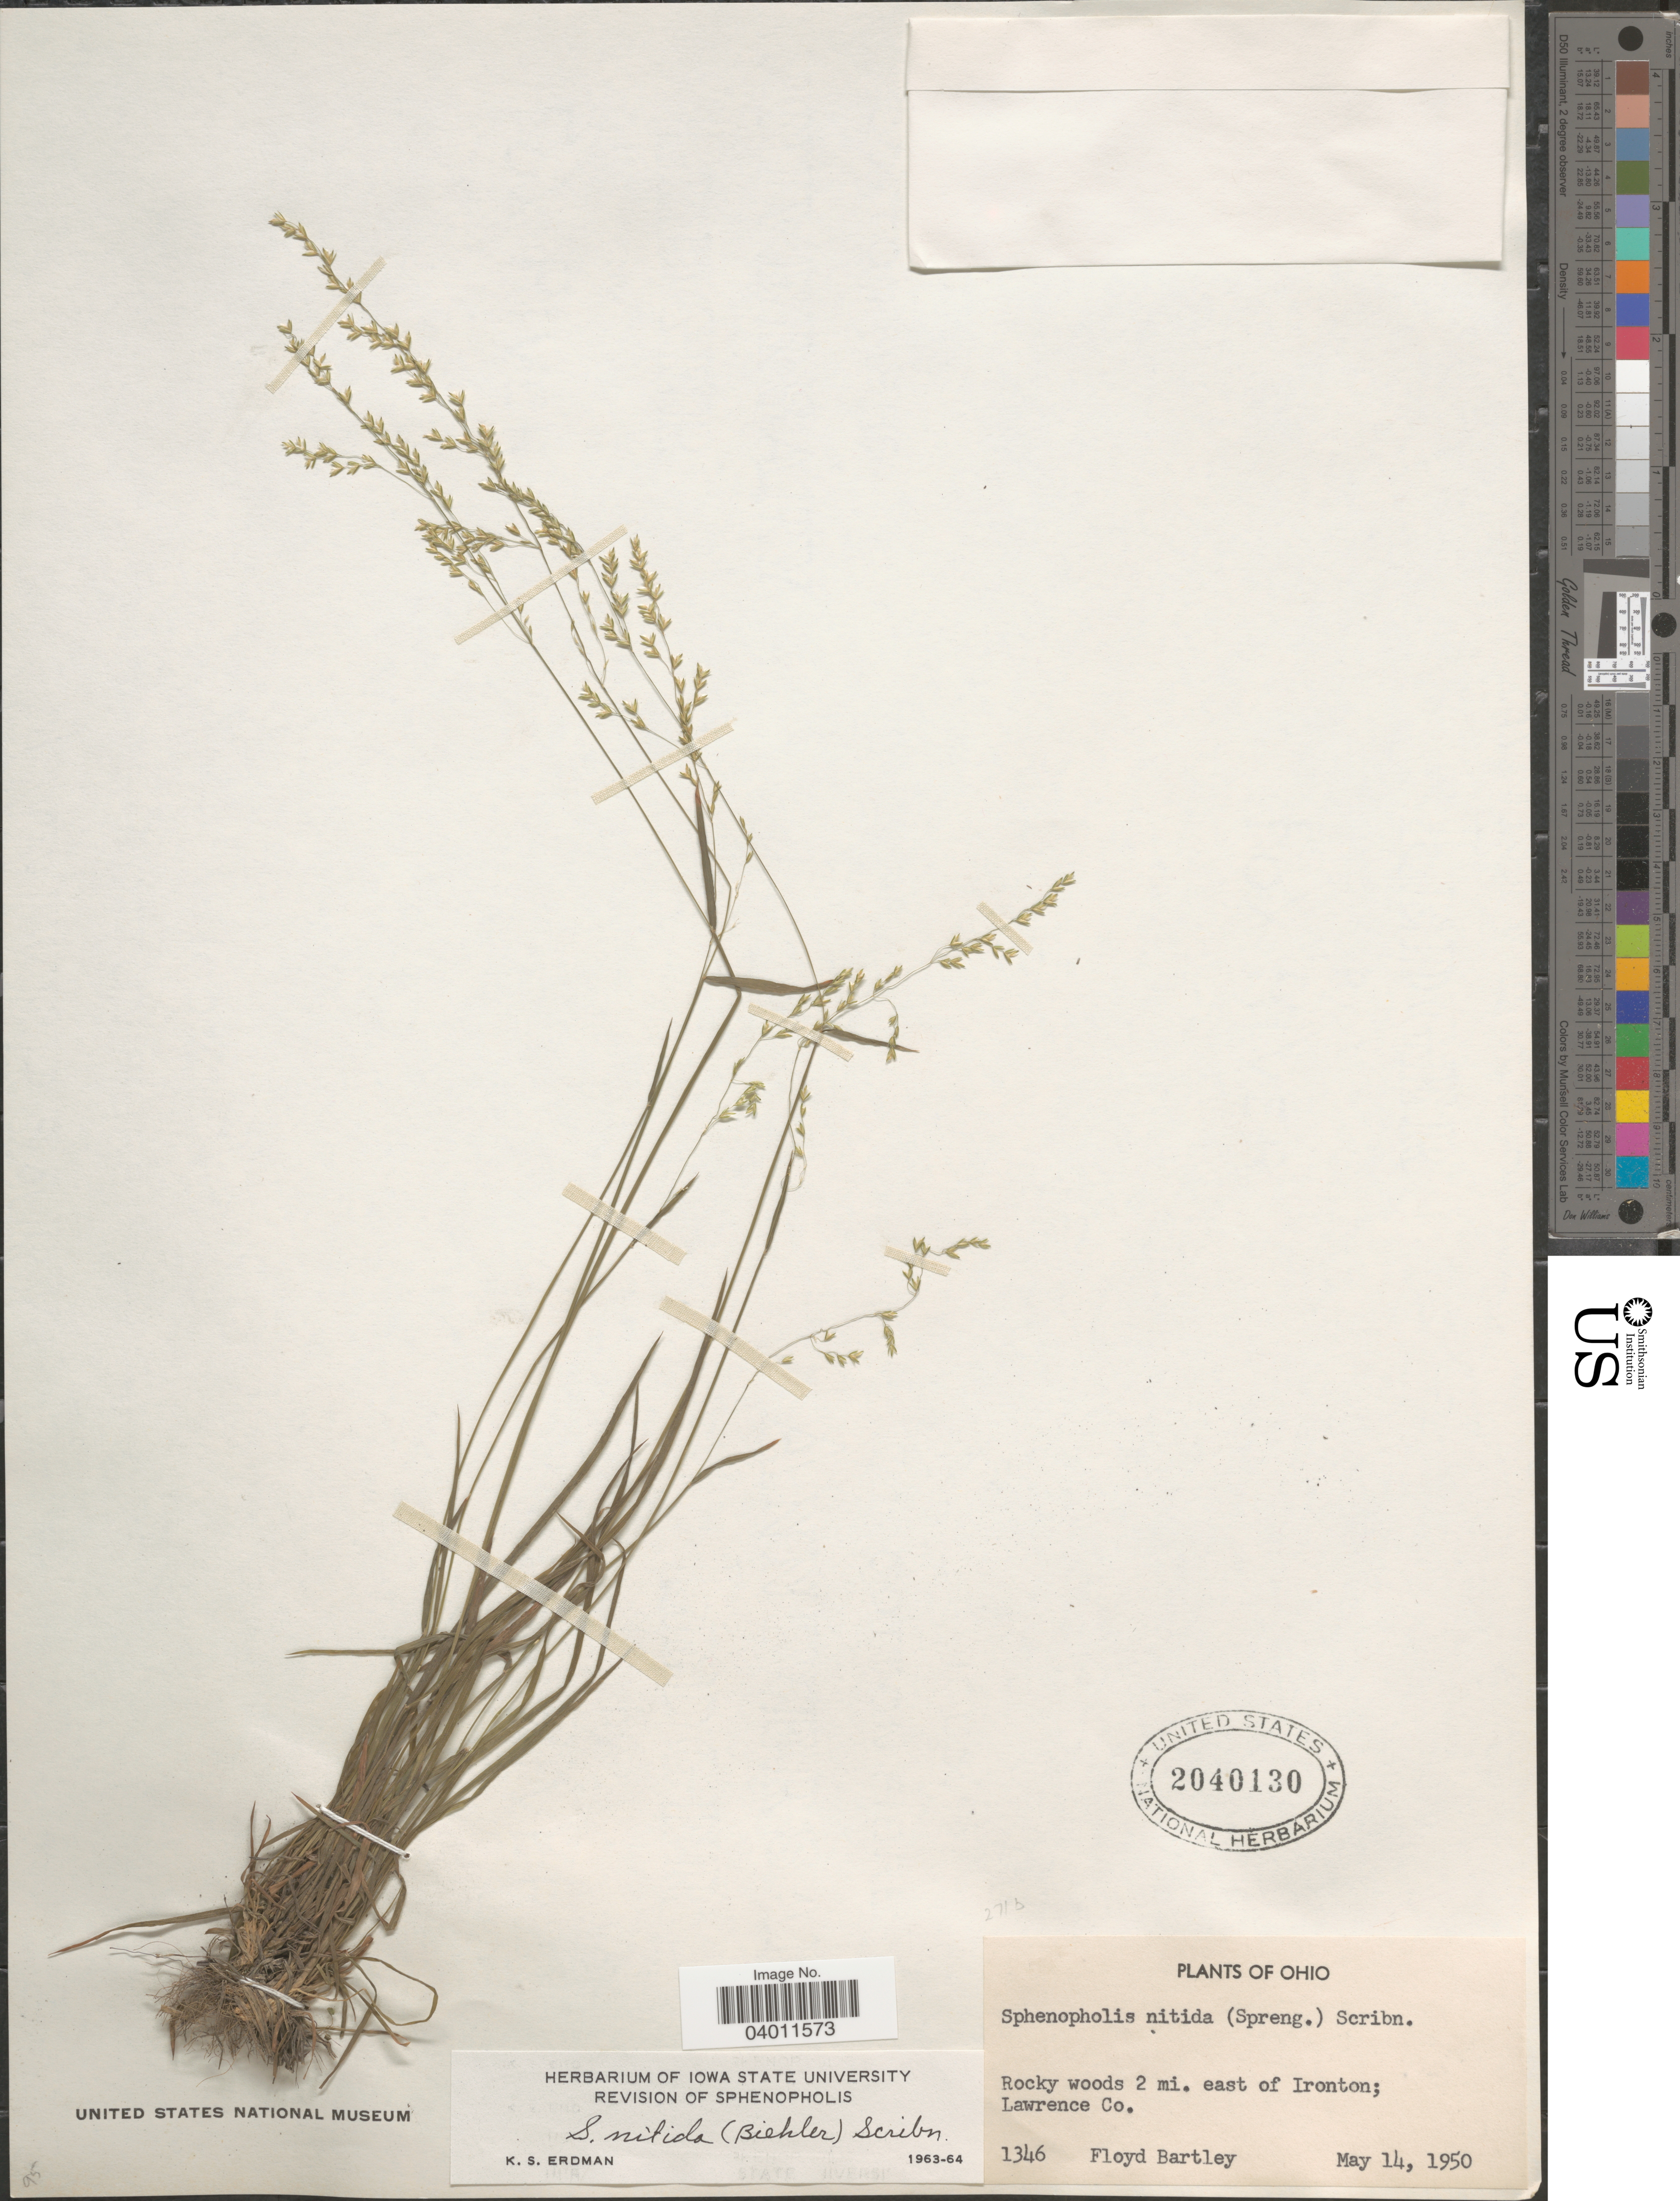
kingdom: Plantae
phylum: Tracheophyta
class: Liliopsida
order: Poales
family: Poaceae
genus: Sphenopholis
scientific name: Sphenopholis nitida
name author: (Biehler) Scribn.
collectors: F. Bartley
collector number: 1346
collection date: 1950-05-14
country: United States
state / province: Ohio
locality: Rocky woods 2 mi. east of Ironton; Lawrence Co.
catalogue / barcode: US 2040130